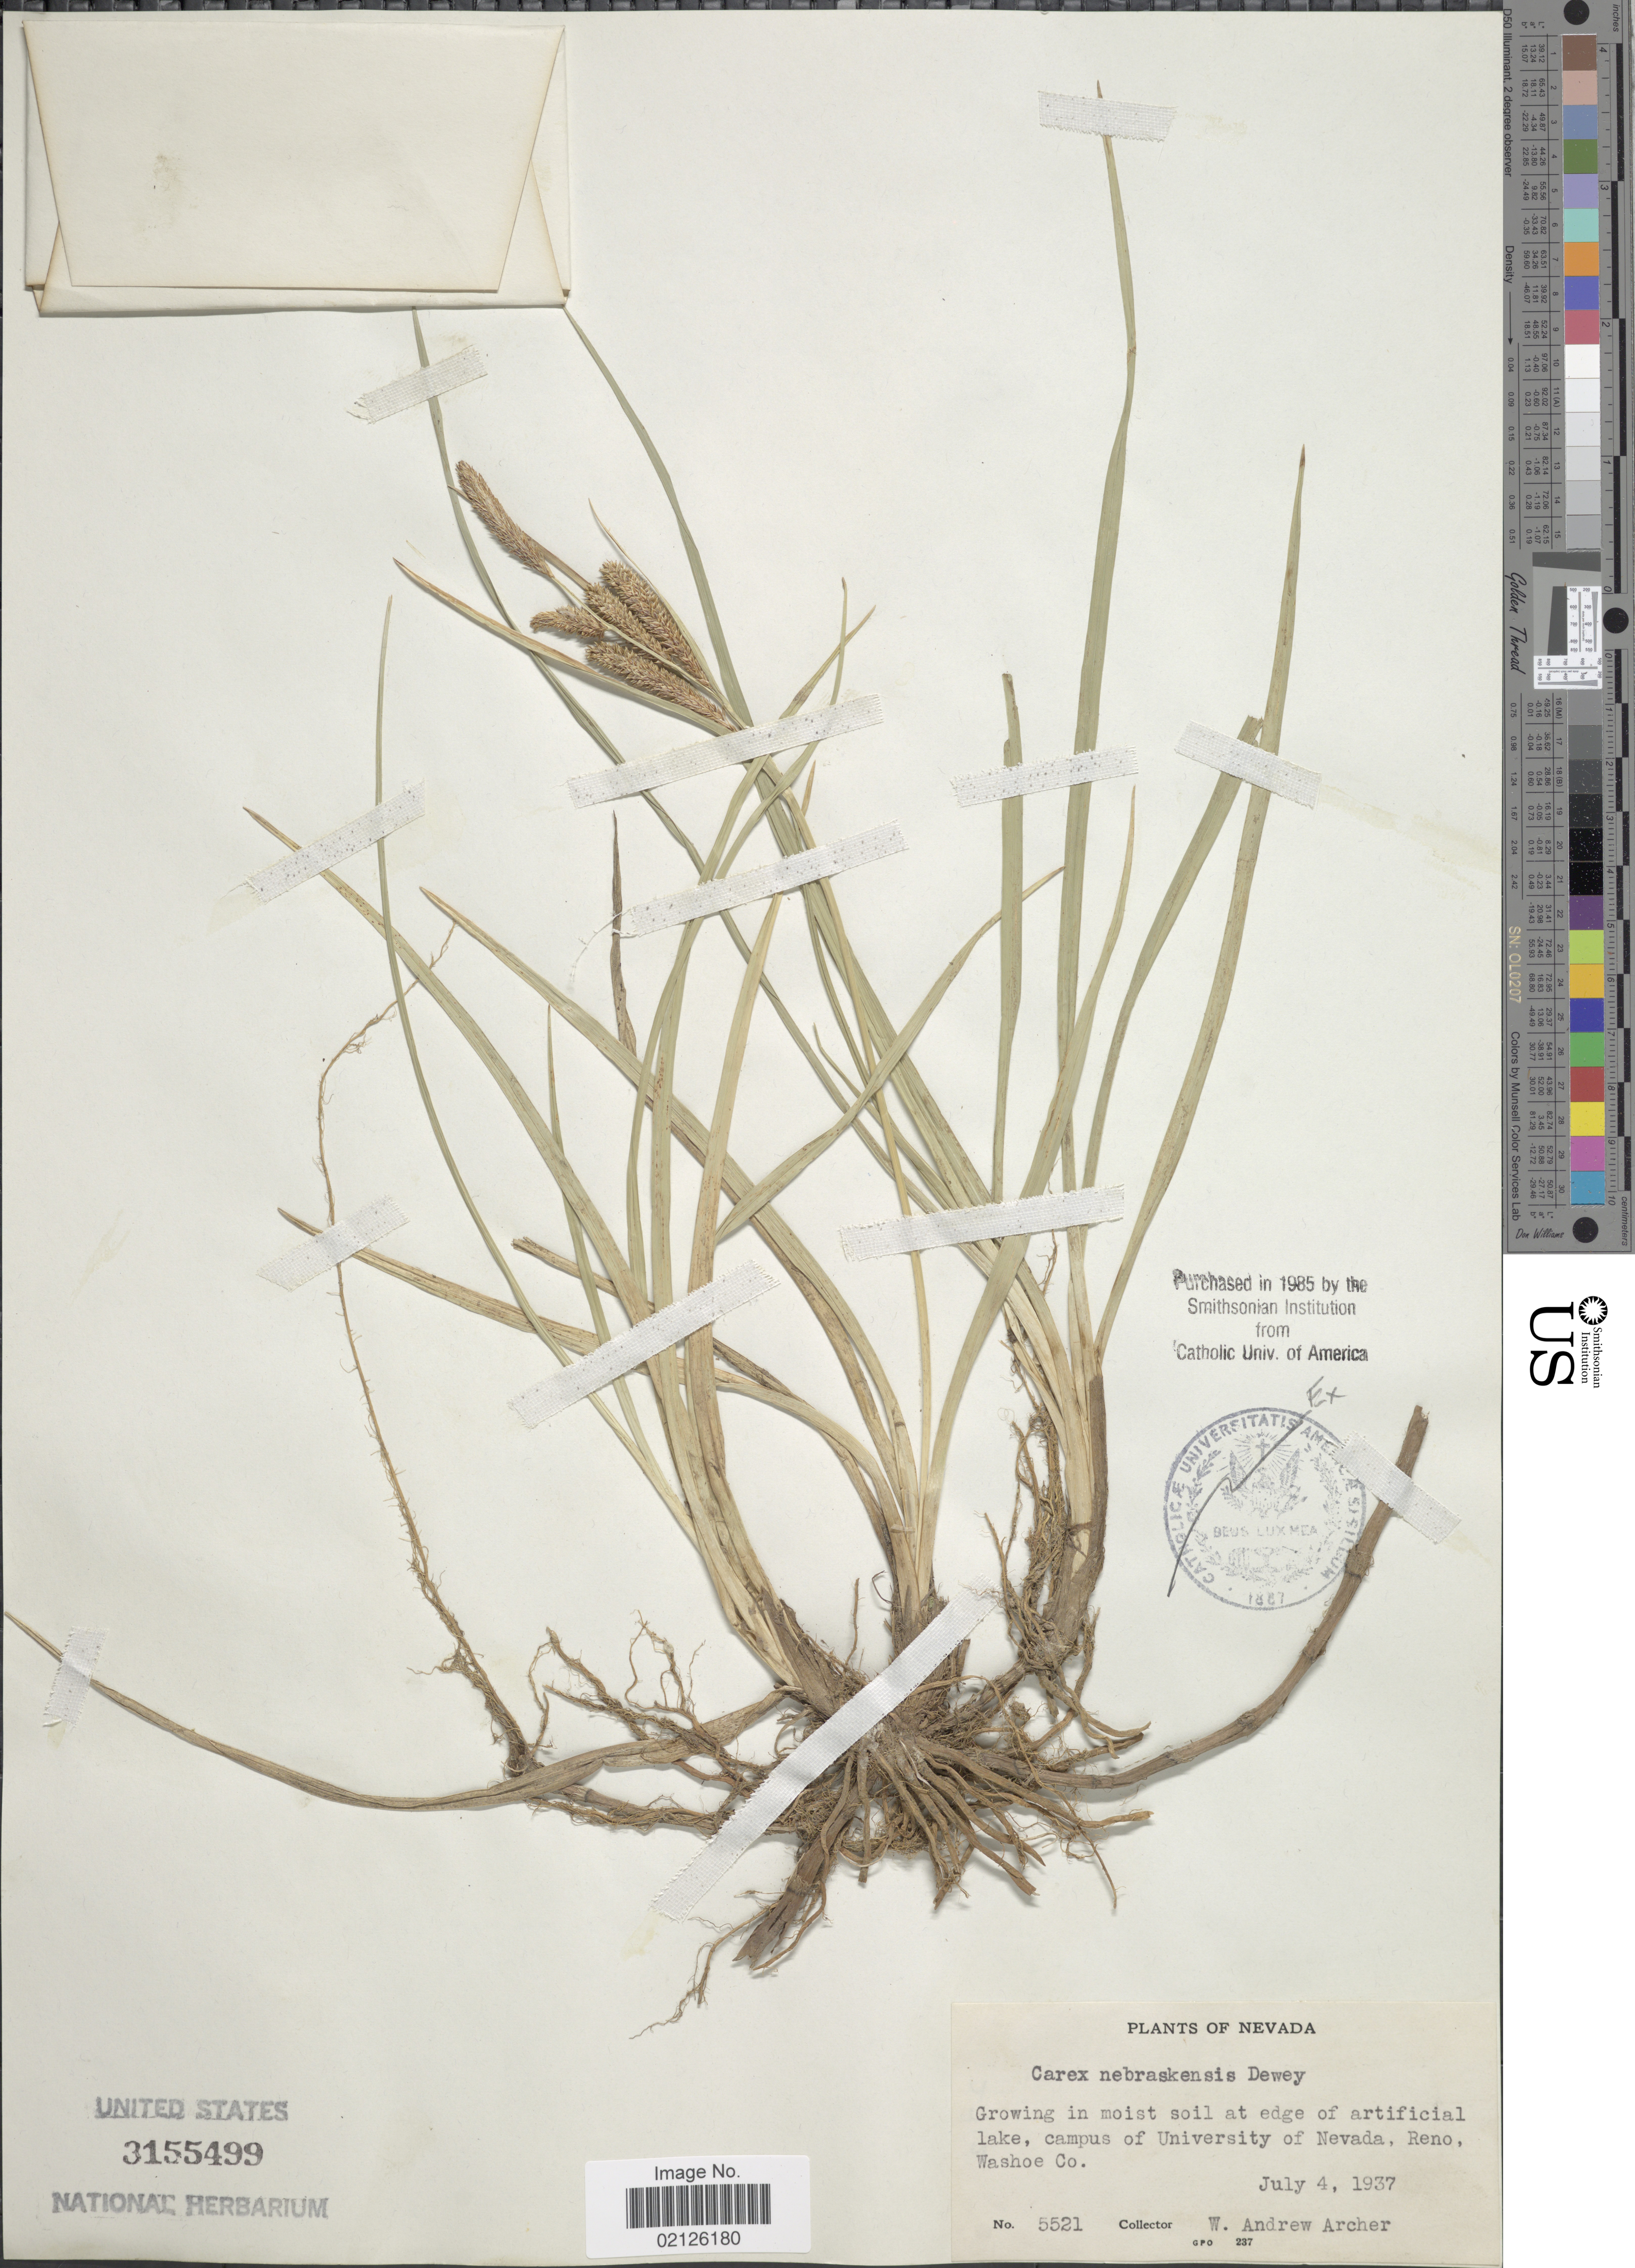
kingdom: Plantae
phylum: Tracheophyta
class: Liliopsida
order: Poales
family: Cyperaceae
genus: Carex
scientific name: Carex nebrascensis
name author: Dewey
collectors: W. A. Archer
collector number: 5521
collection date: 1937-07-04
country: United States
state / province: Nevada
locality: artificial lake, campus of University of Nevada, Reno, Washoe Co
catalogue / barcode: US 3155499